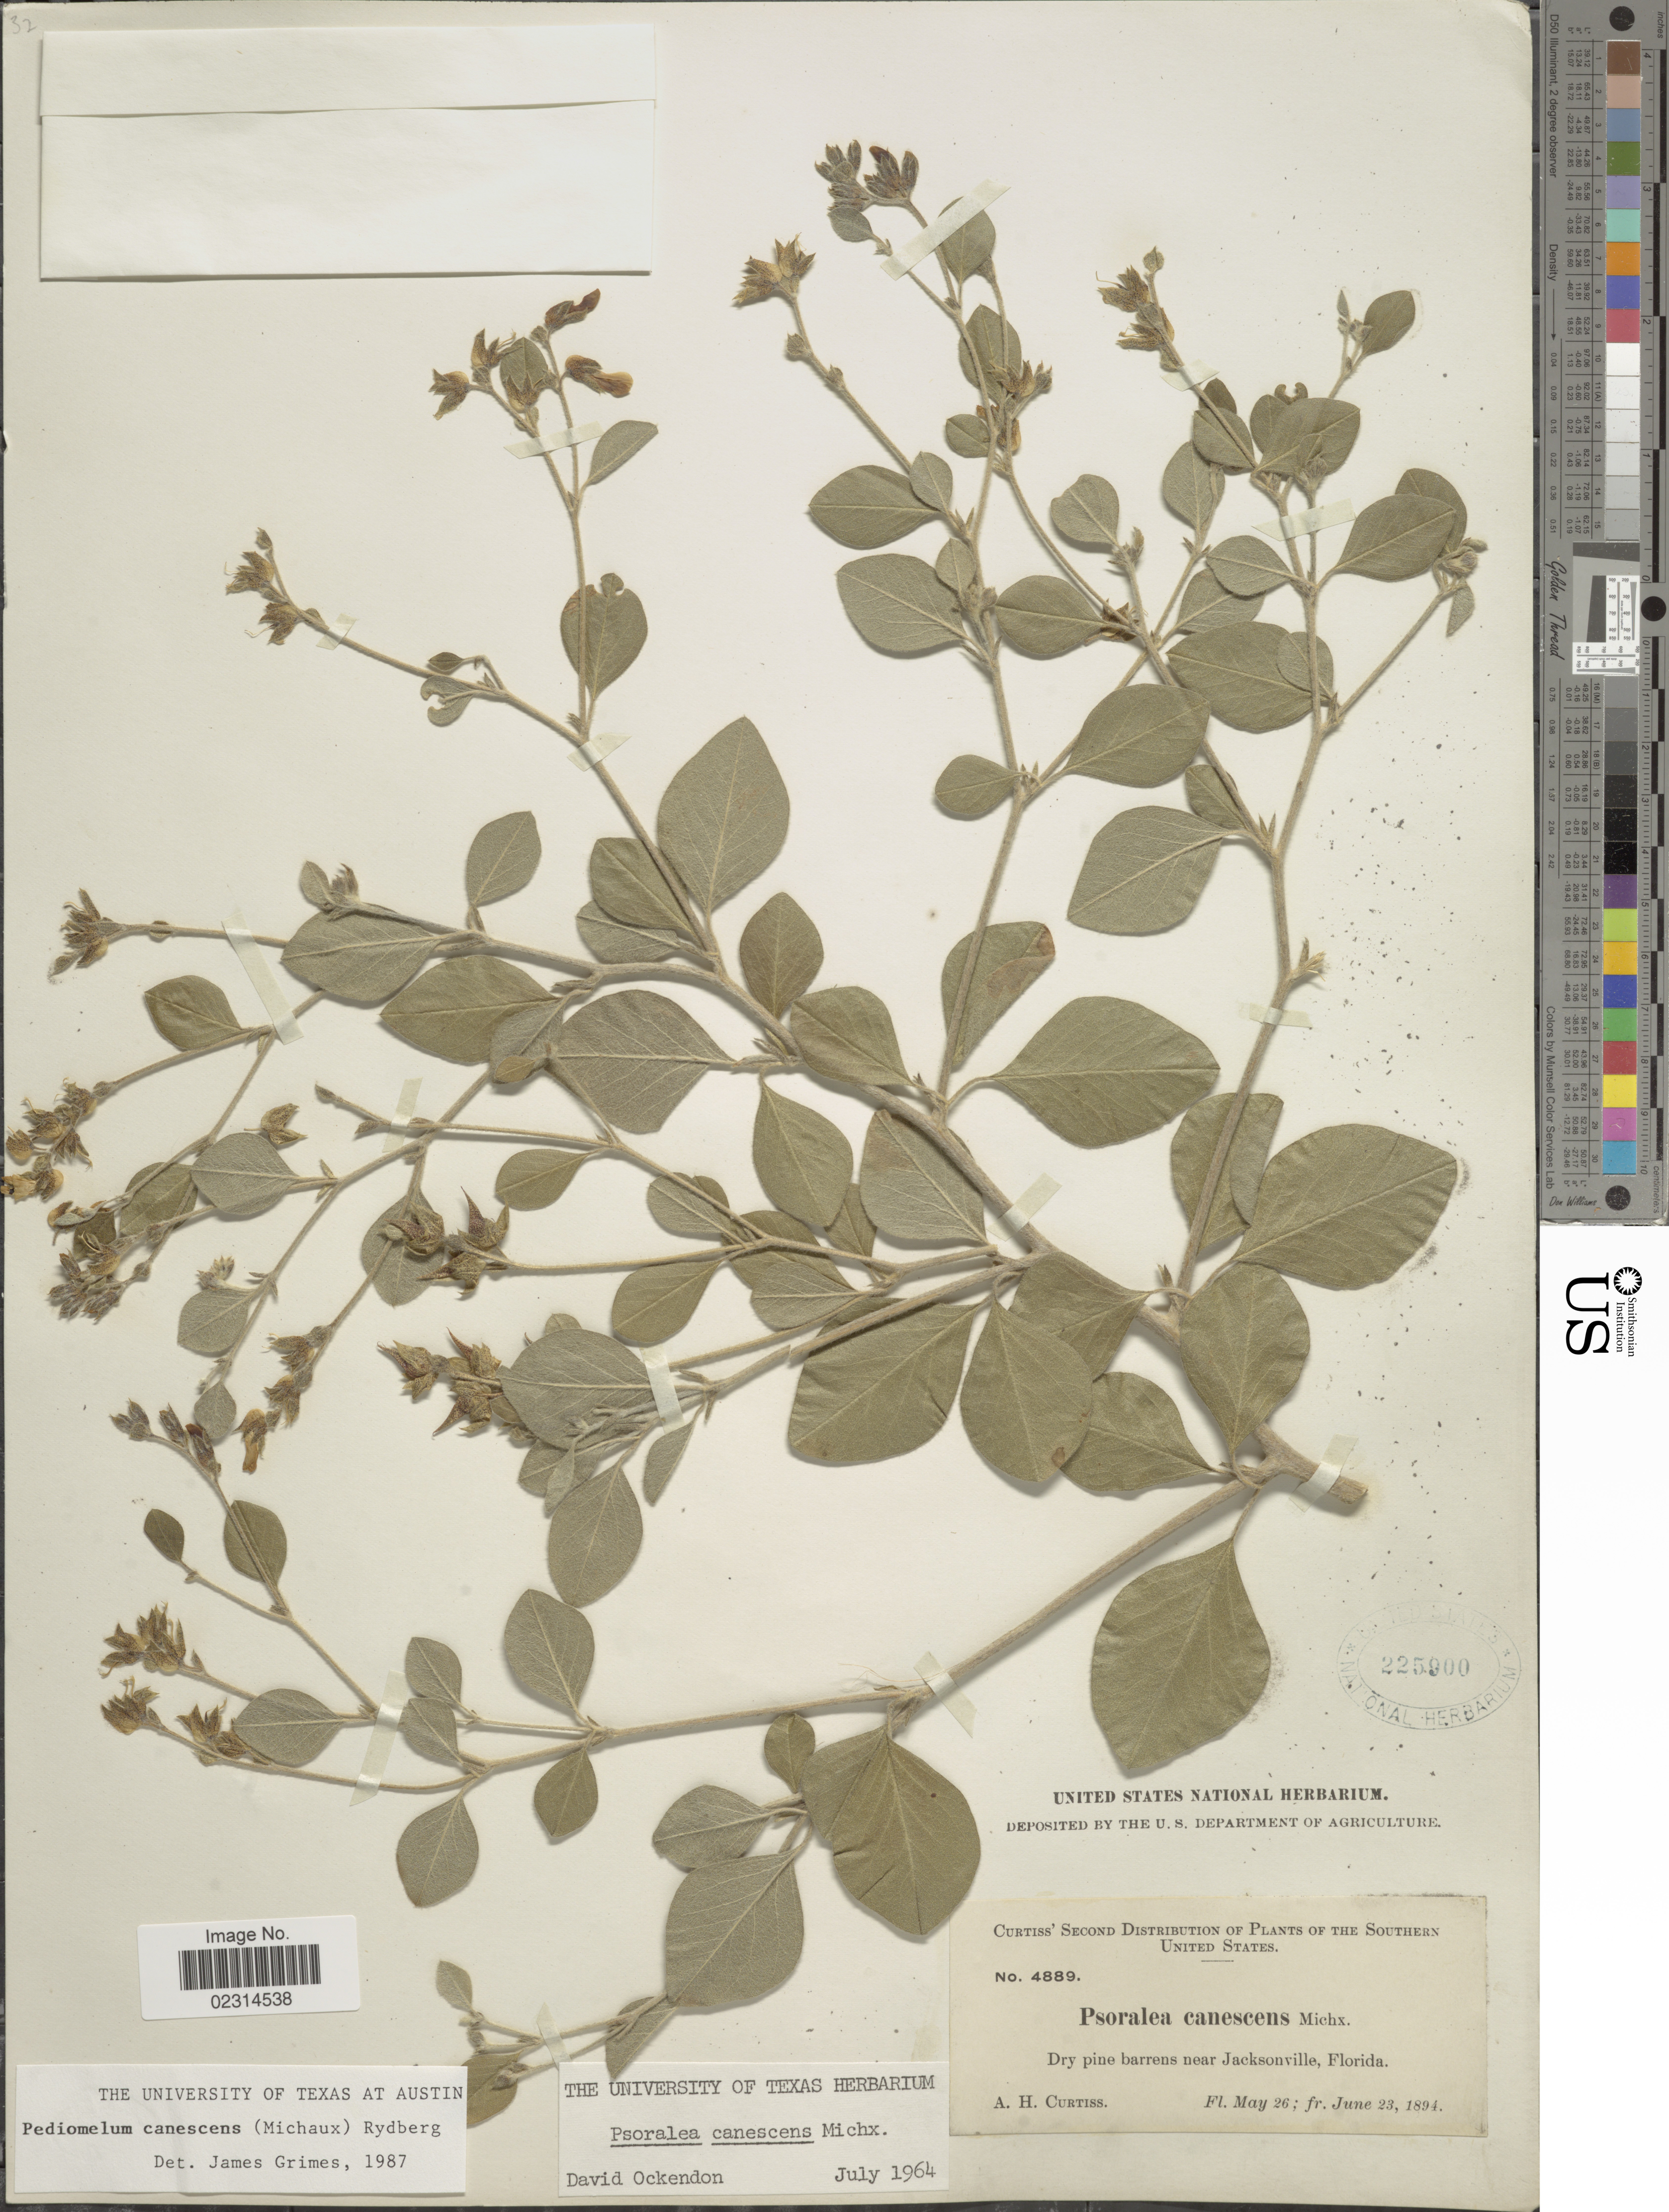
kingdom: Plantae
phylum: Tracheophyta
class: Magnoliopsida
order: Fabales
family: Fabaceae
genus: Pediomelum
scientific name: Pediomelum canescens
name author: (Michx.) Rydb.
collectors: A. H. Curtiss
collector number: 4889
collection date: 1894-05-26/1894-06-23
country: United States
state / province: Florida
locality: The Southern United States, Dry pine barrens near Jacksonville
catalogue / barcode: US 225900